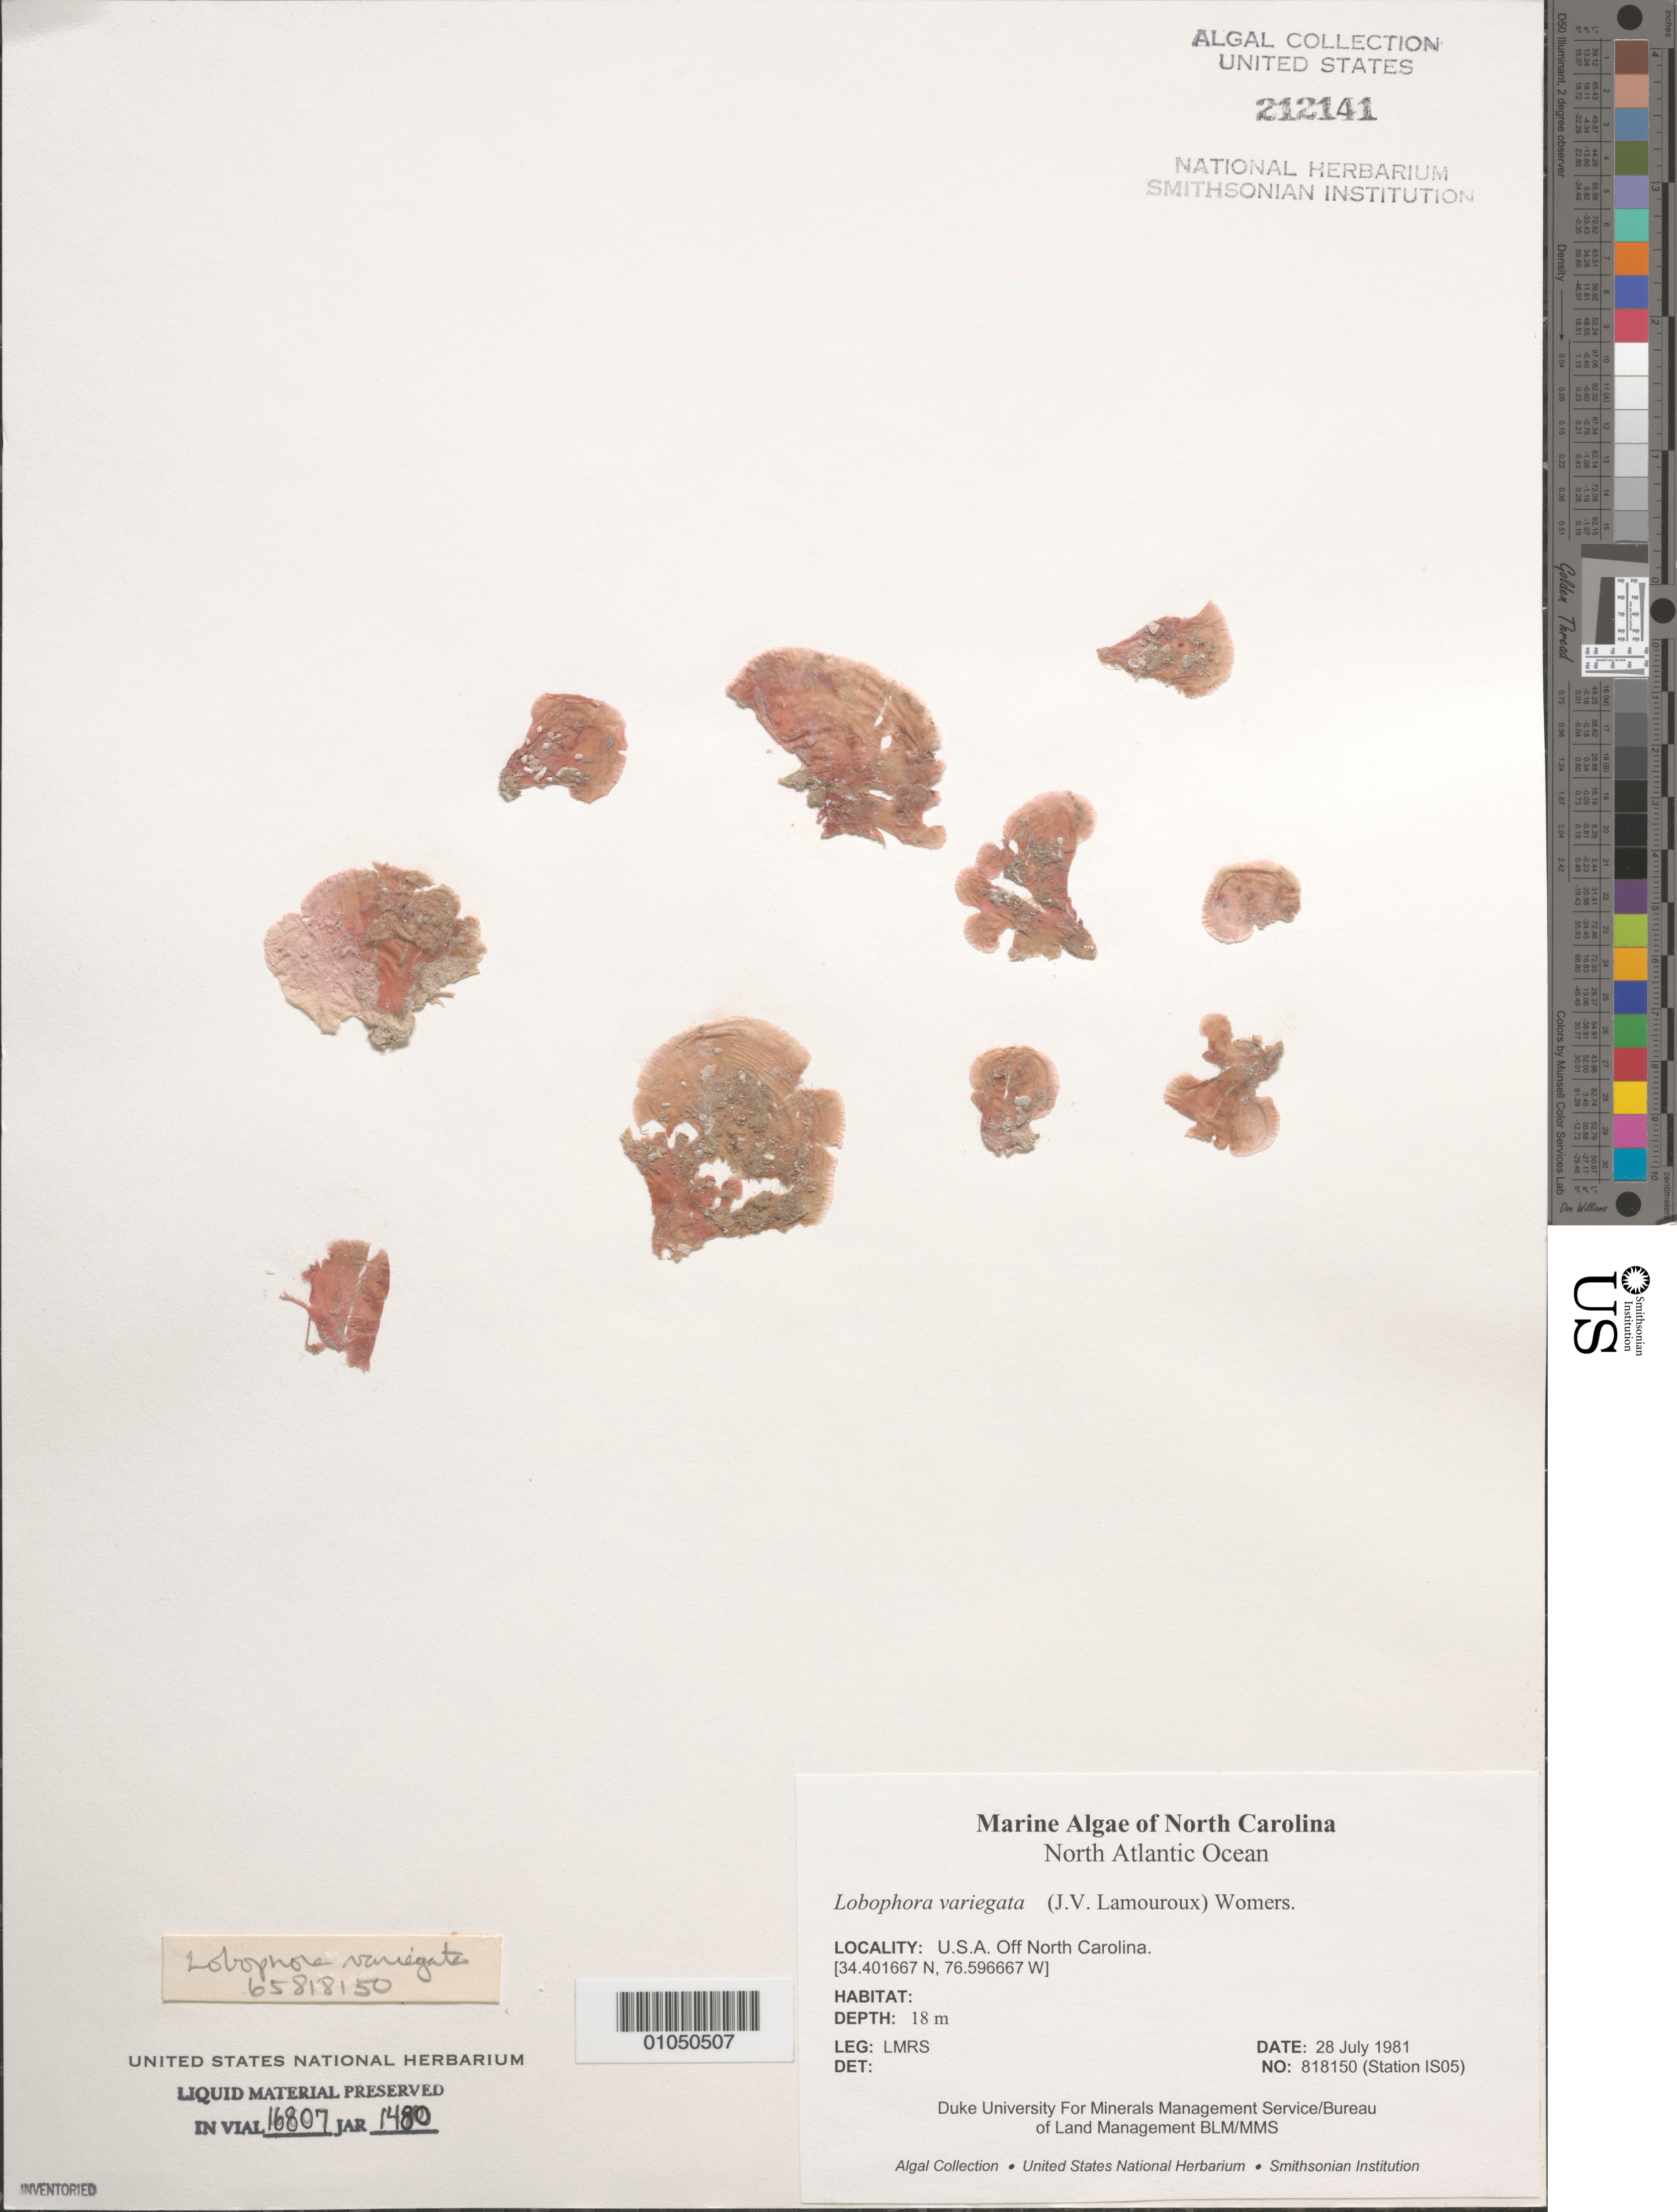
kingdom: Chromista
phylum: Ochrophyta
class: Phaeophyceae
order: Dictyotales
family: Dictyotaceae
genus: Lobophora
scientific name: Lobophora variegata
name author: (J.V.Lamouroux) Womersley & E.C. Oliveira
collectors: LMRS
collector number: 818150 (Station IS05)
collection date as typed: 28 Jul 1981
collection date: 1981-07-28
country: United States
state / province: North Carolina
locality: North Atlantic Ocean off North Carolina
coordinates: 34.401667 N, 76.596667 W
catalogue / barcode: US 212141